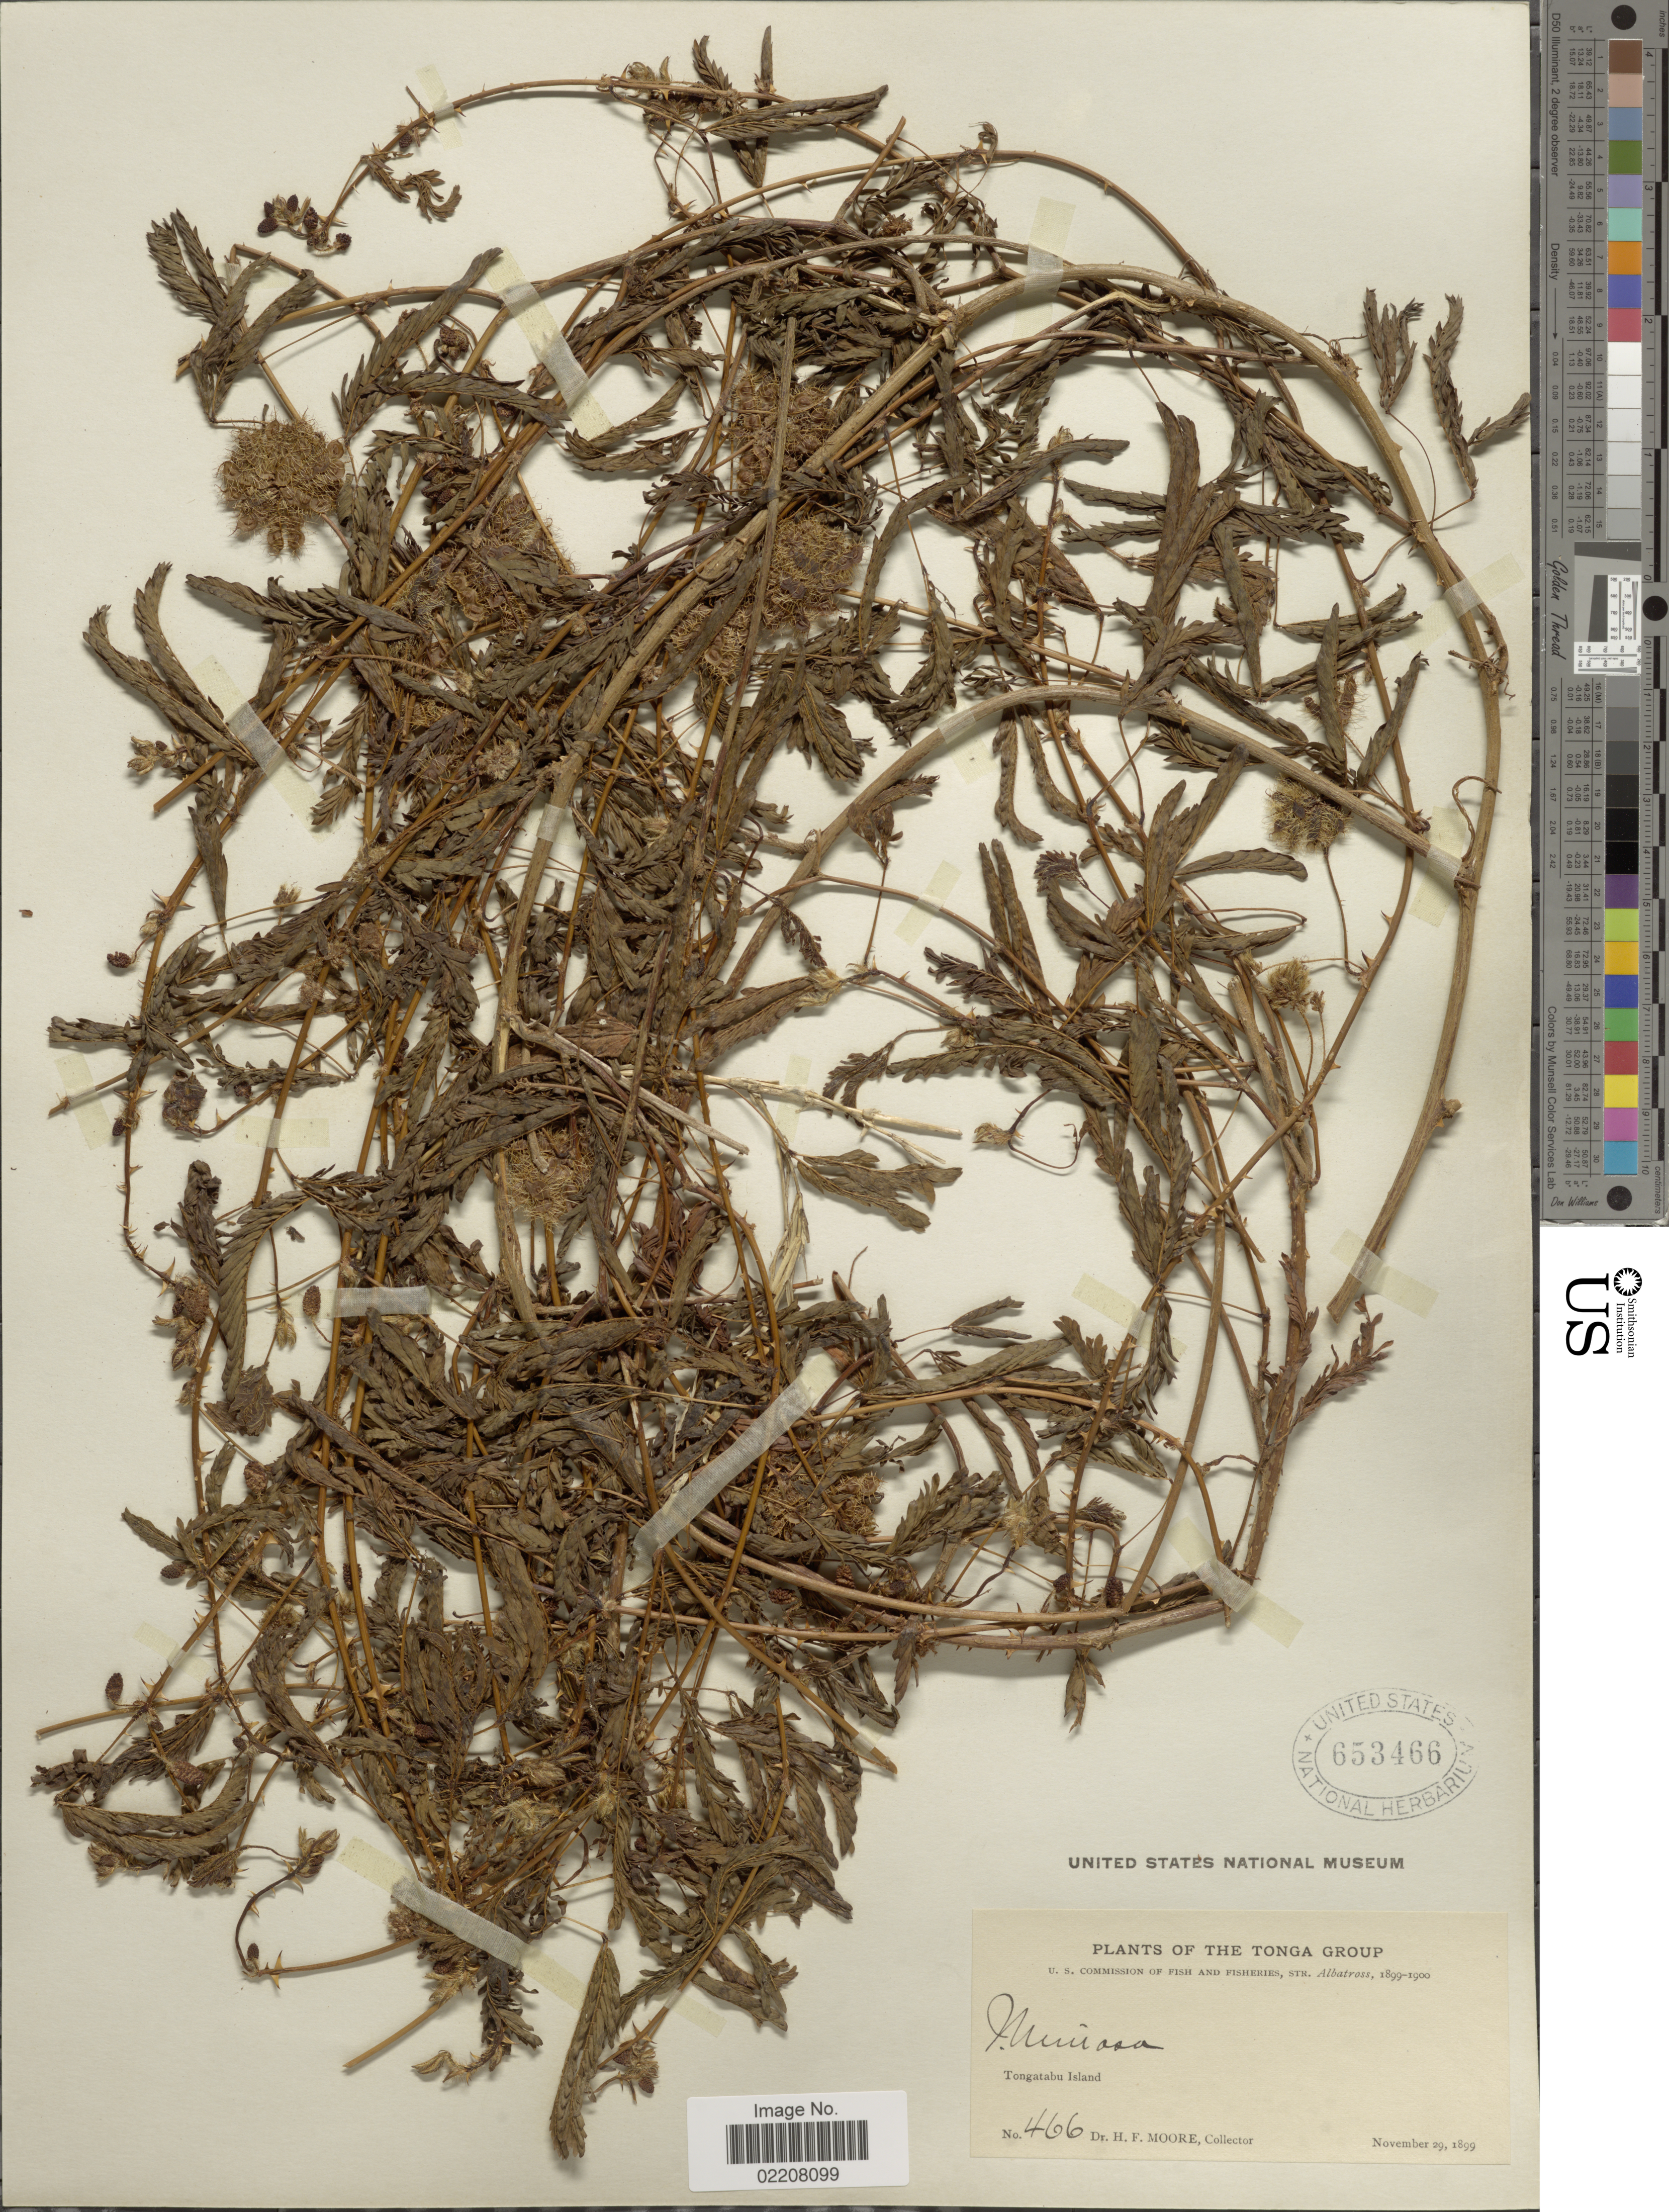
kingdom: Plantae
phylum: Tracheophyta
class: Magnoliopsida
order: Fabales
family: Fabaceae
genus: Mimosa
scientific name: Mimosa pudica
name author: L.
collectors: H. F. Moore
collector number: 466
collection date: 1899-11-29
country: Tonga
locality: Tonga Group. Tongatabu Island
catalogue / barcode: US 653466